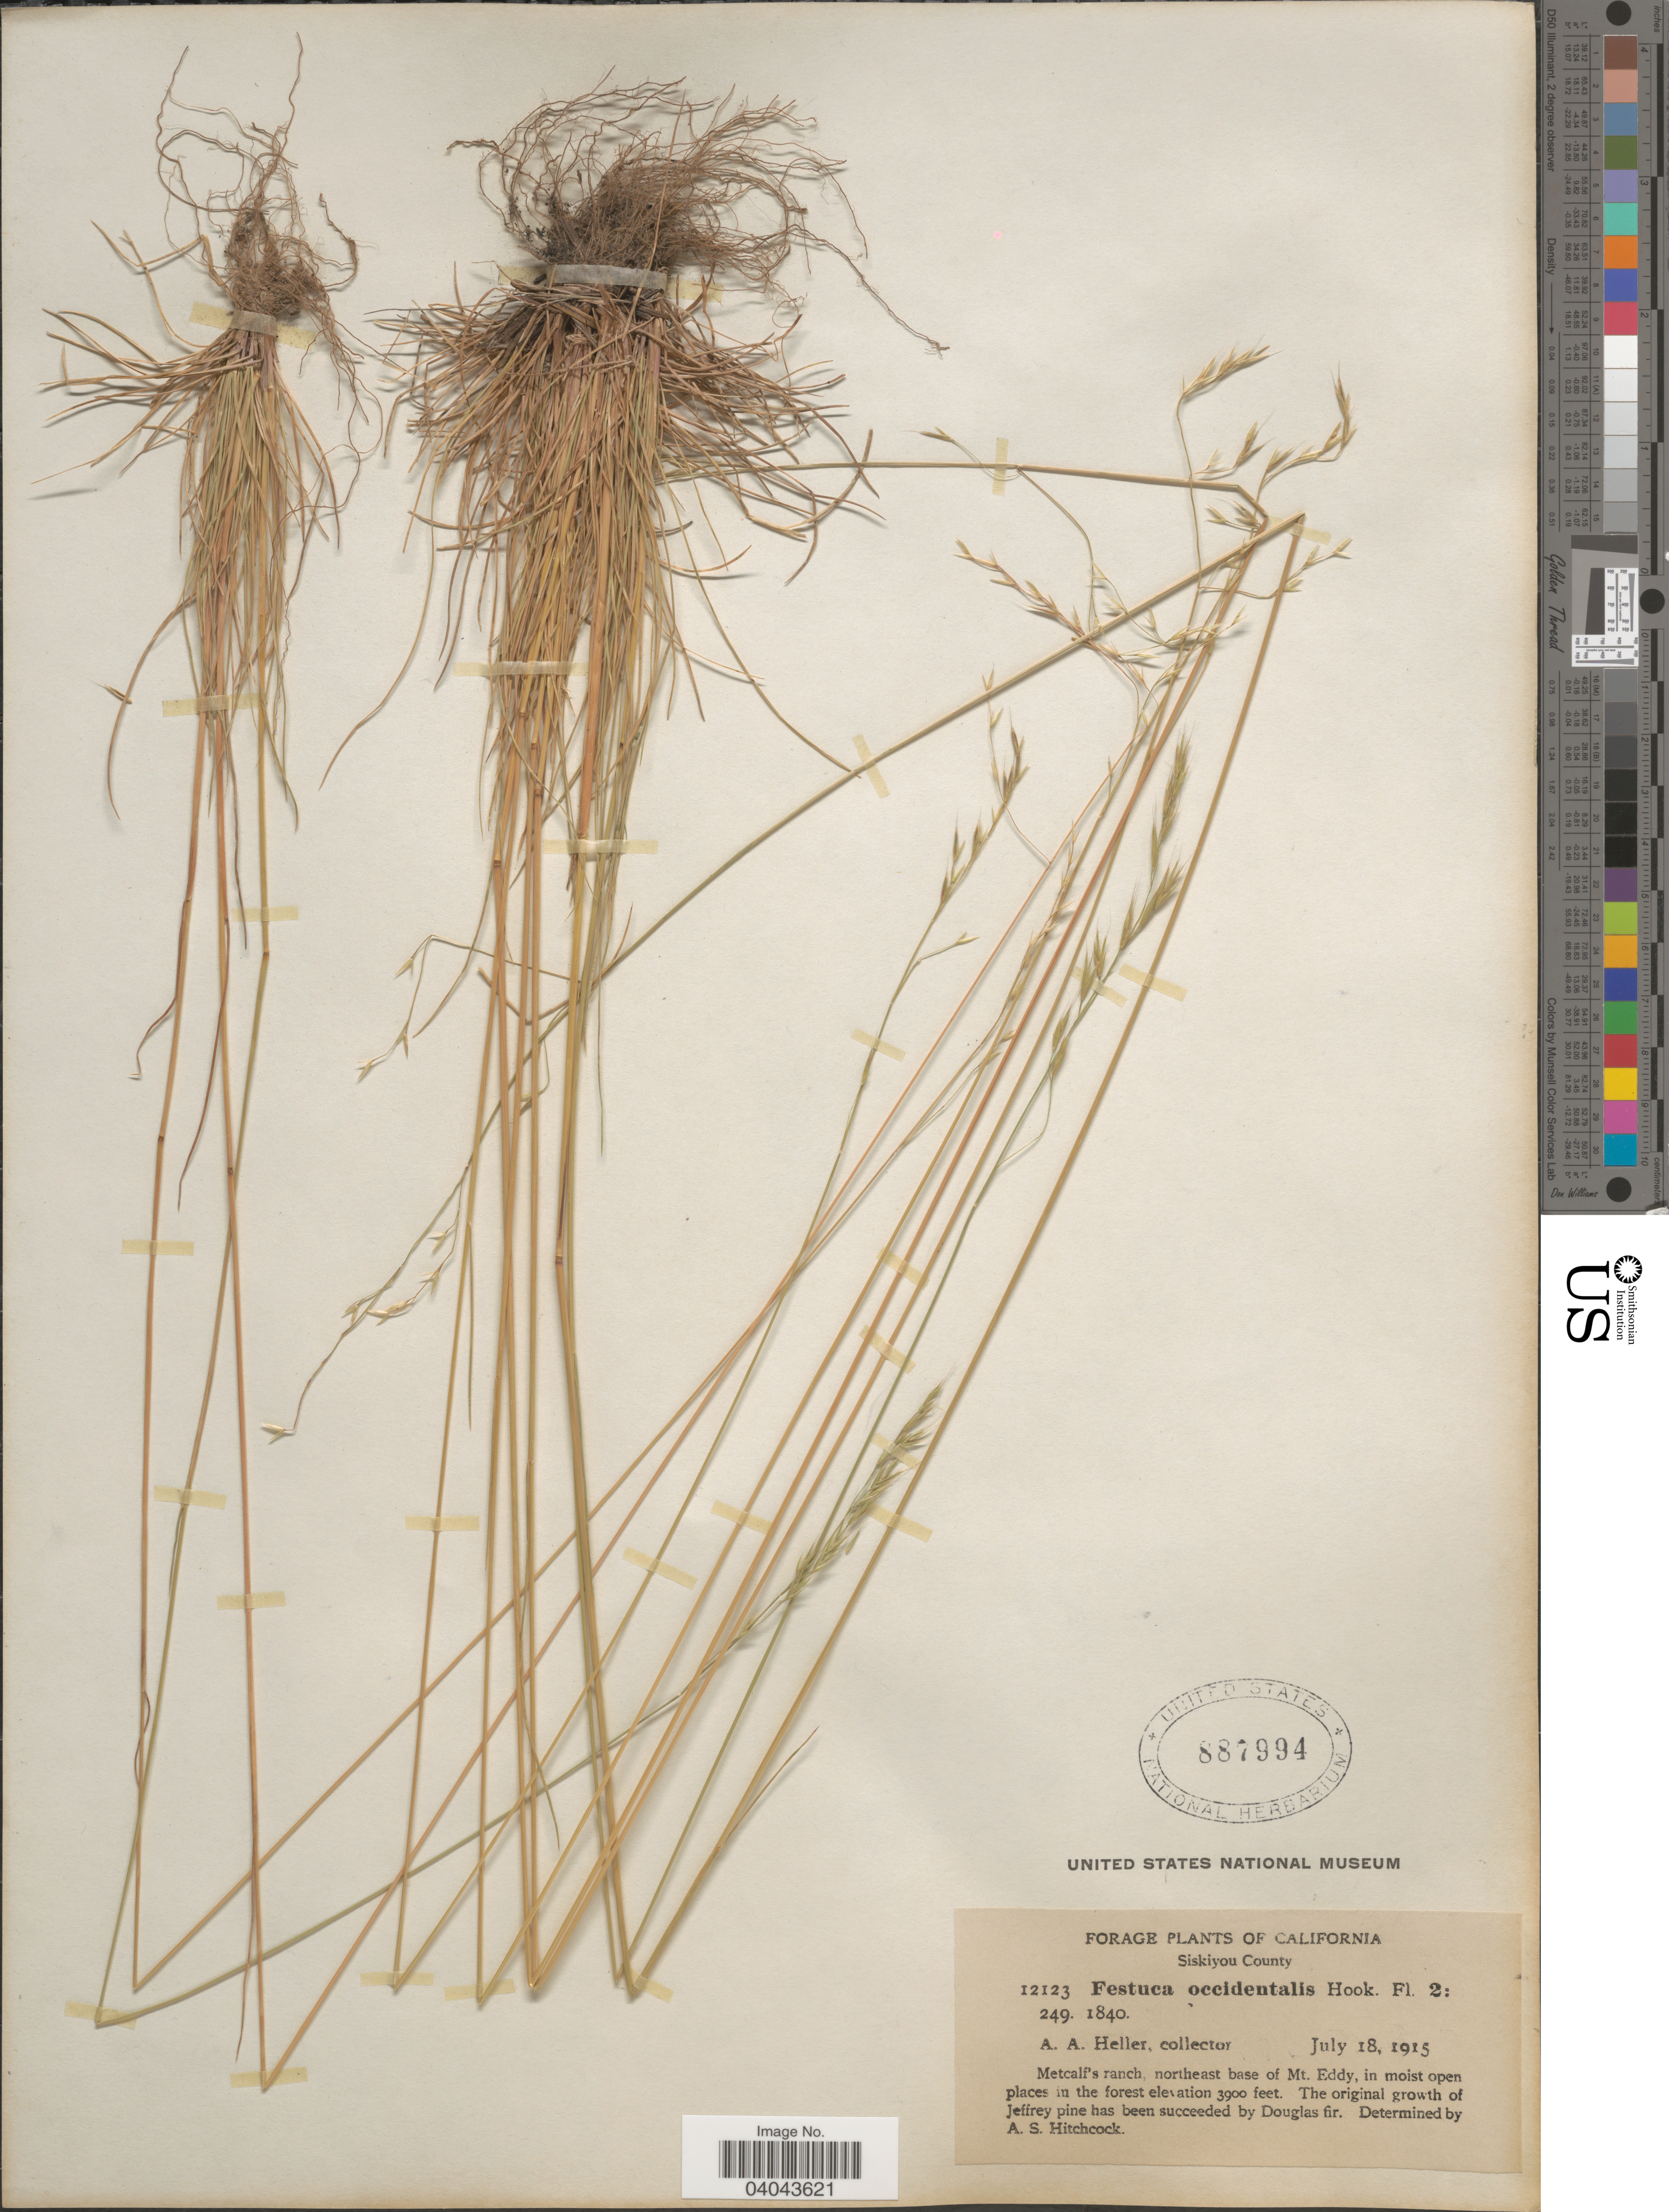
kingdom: Plantae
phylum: Tracheophyta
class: Liliopsida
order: Poales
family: Poaceae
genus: Festuca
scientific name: Festuca occidentalis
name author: Hook.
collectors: A. A. Heller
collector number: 12123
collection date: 1915-07-18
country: United States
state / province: California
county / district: Siskiyou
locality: Siskiyou County. Metcalf's ranch, northeast base of Mt. Eddy, in moist open places in the forest.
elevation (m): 1189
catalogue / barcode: US 887994